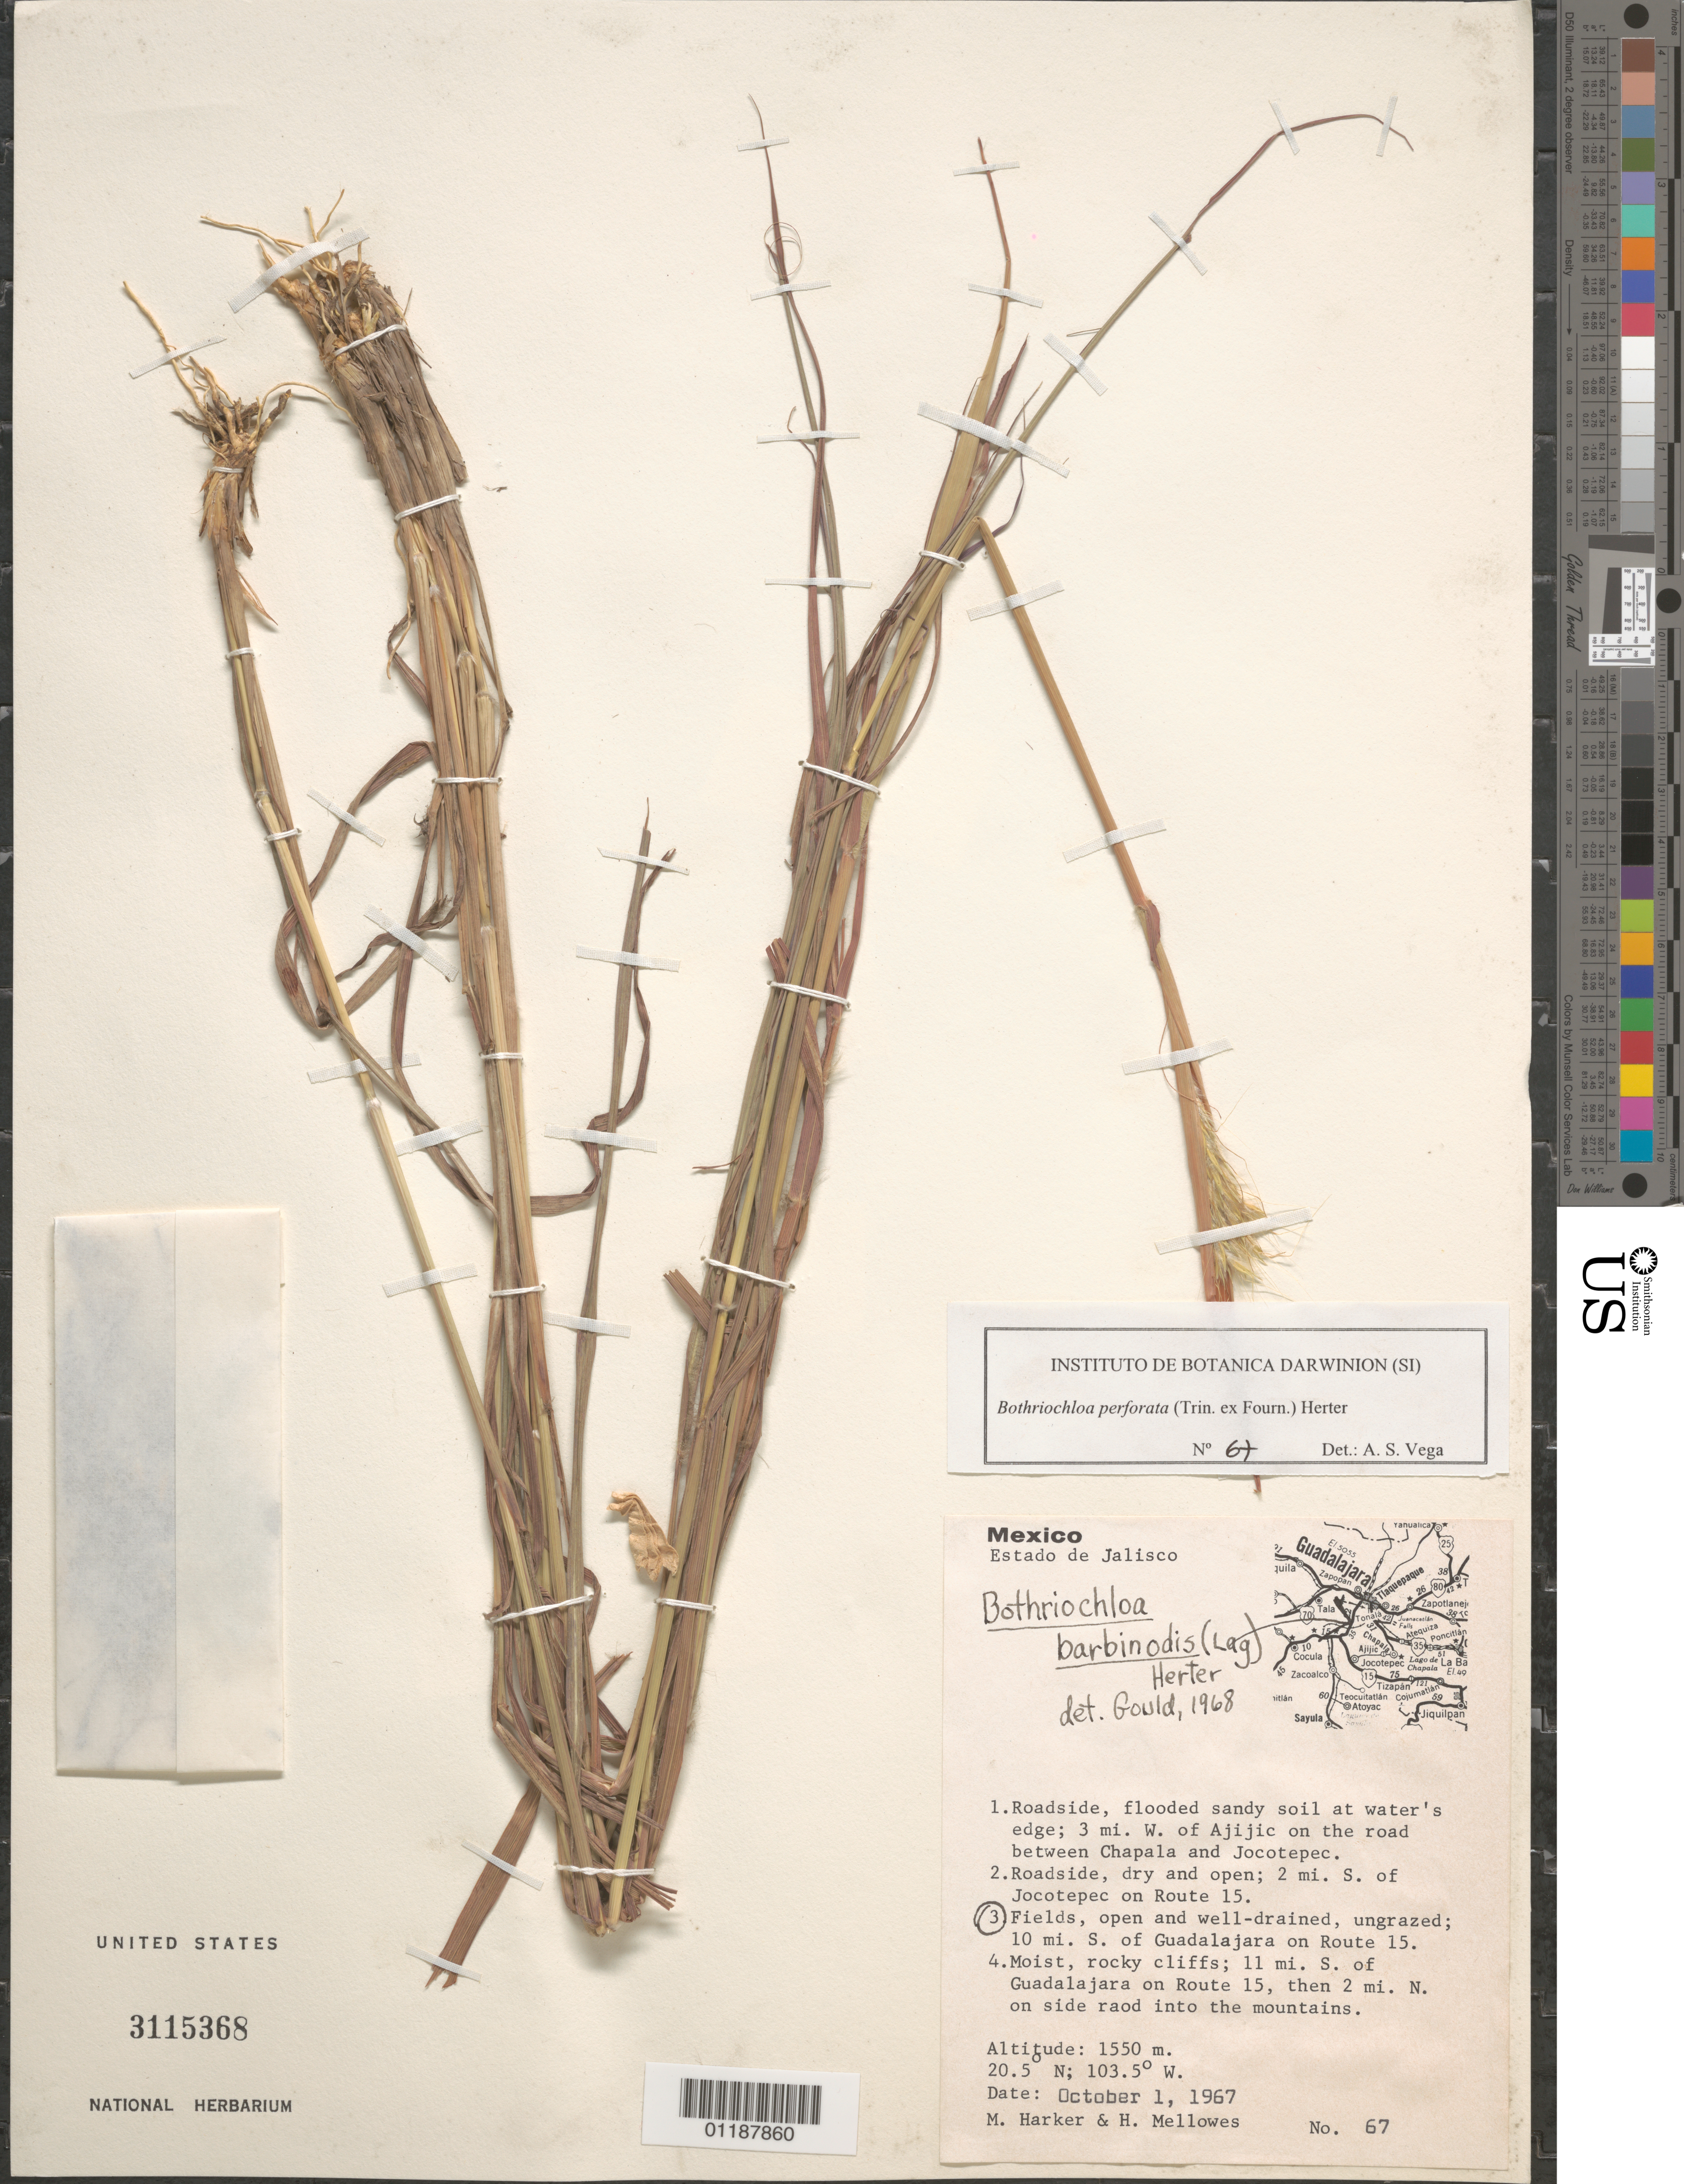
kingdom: Plantae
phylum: Tracheophyta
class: Liliopsida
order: Poales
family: Poaceae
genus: Bothriochloa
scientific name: Bothriochloa perforata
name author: (Trin. ex E. Fourn.) Herter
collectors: R. M. King & T. R. Soderstrom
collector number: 67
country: Mexico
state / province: Michoácan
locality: Slopes of Cerro Potrerillos, N of Cotija and S of Jiquilpan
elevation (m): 1829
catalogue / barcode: US 3115368